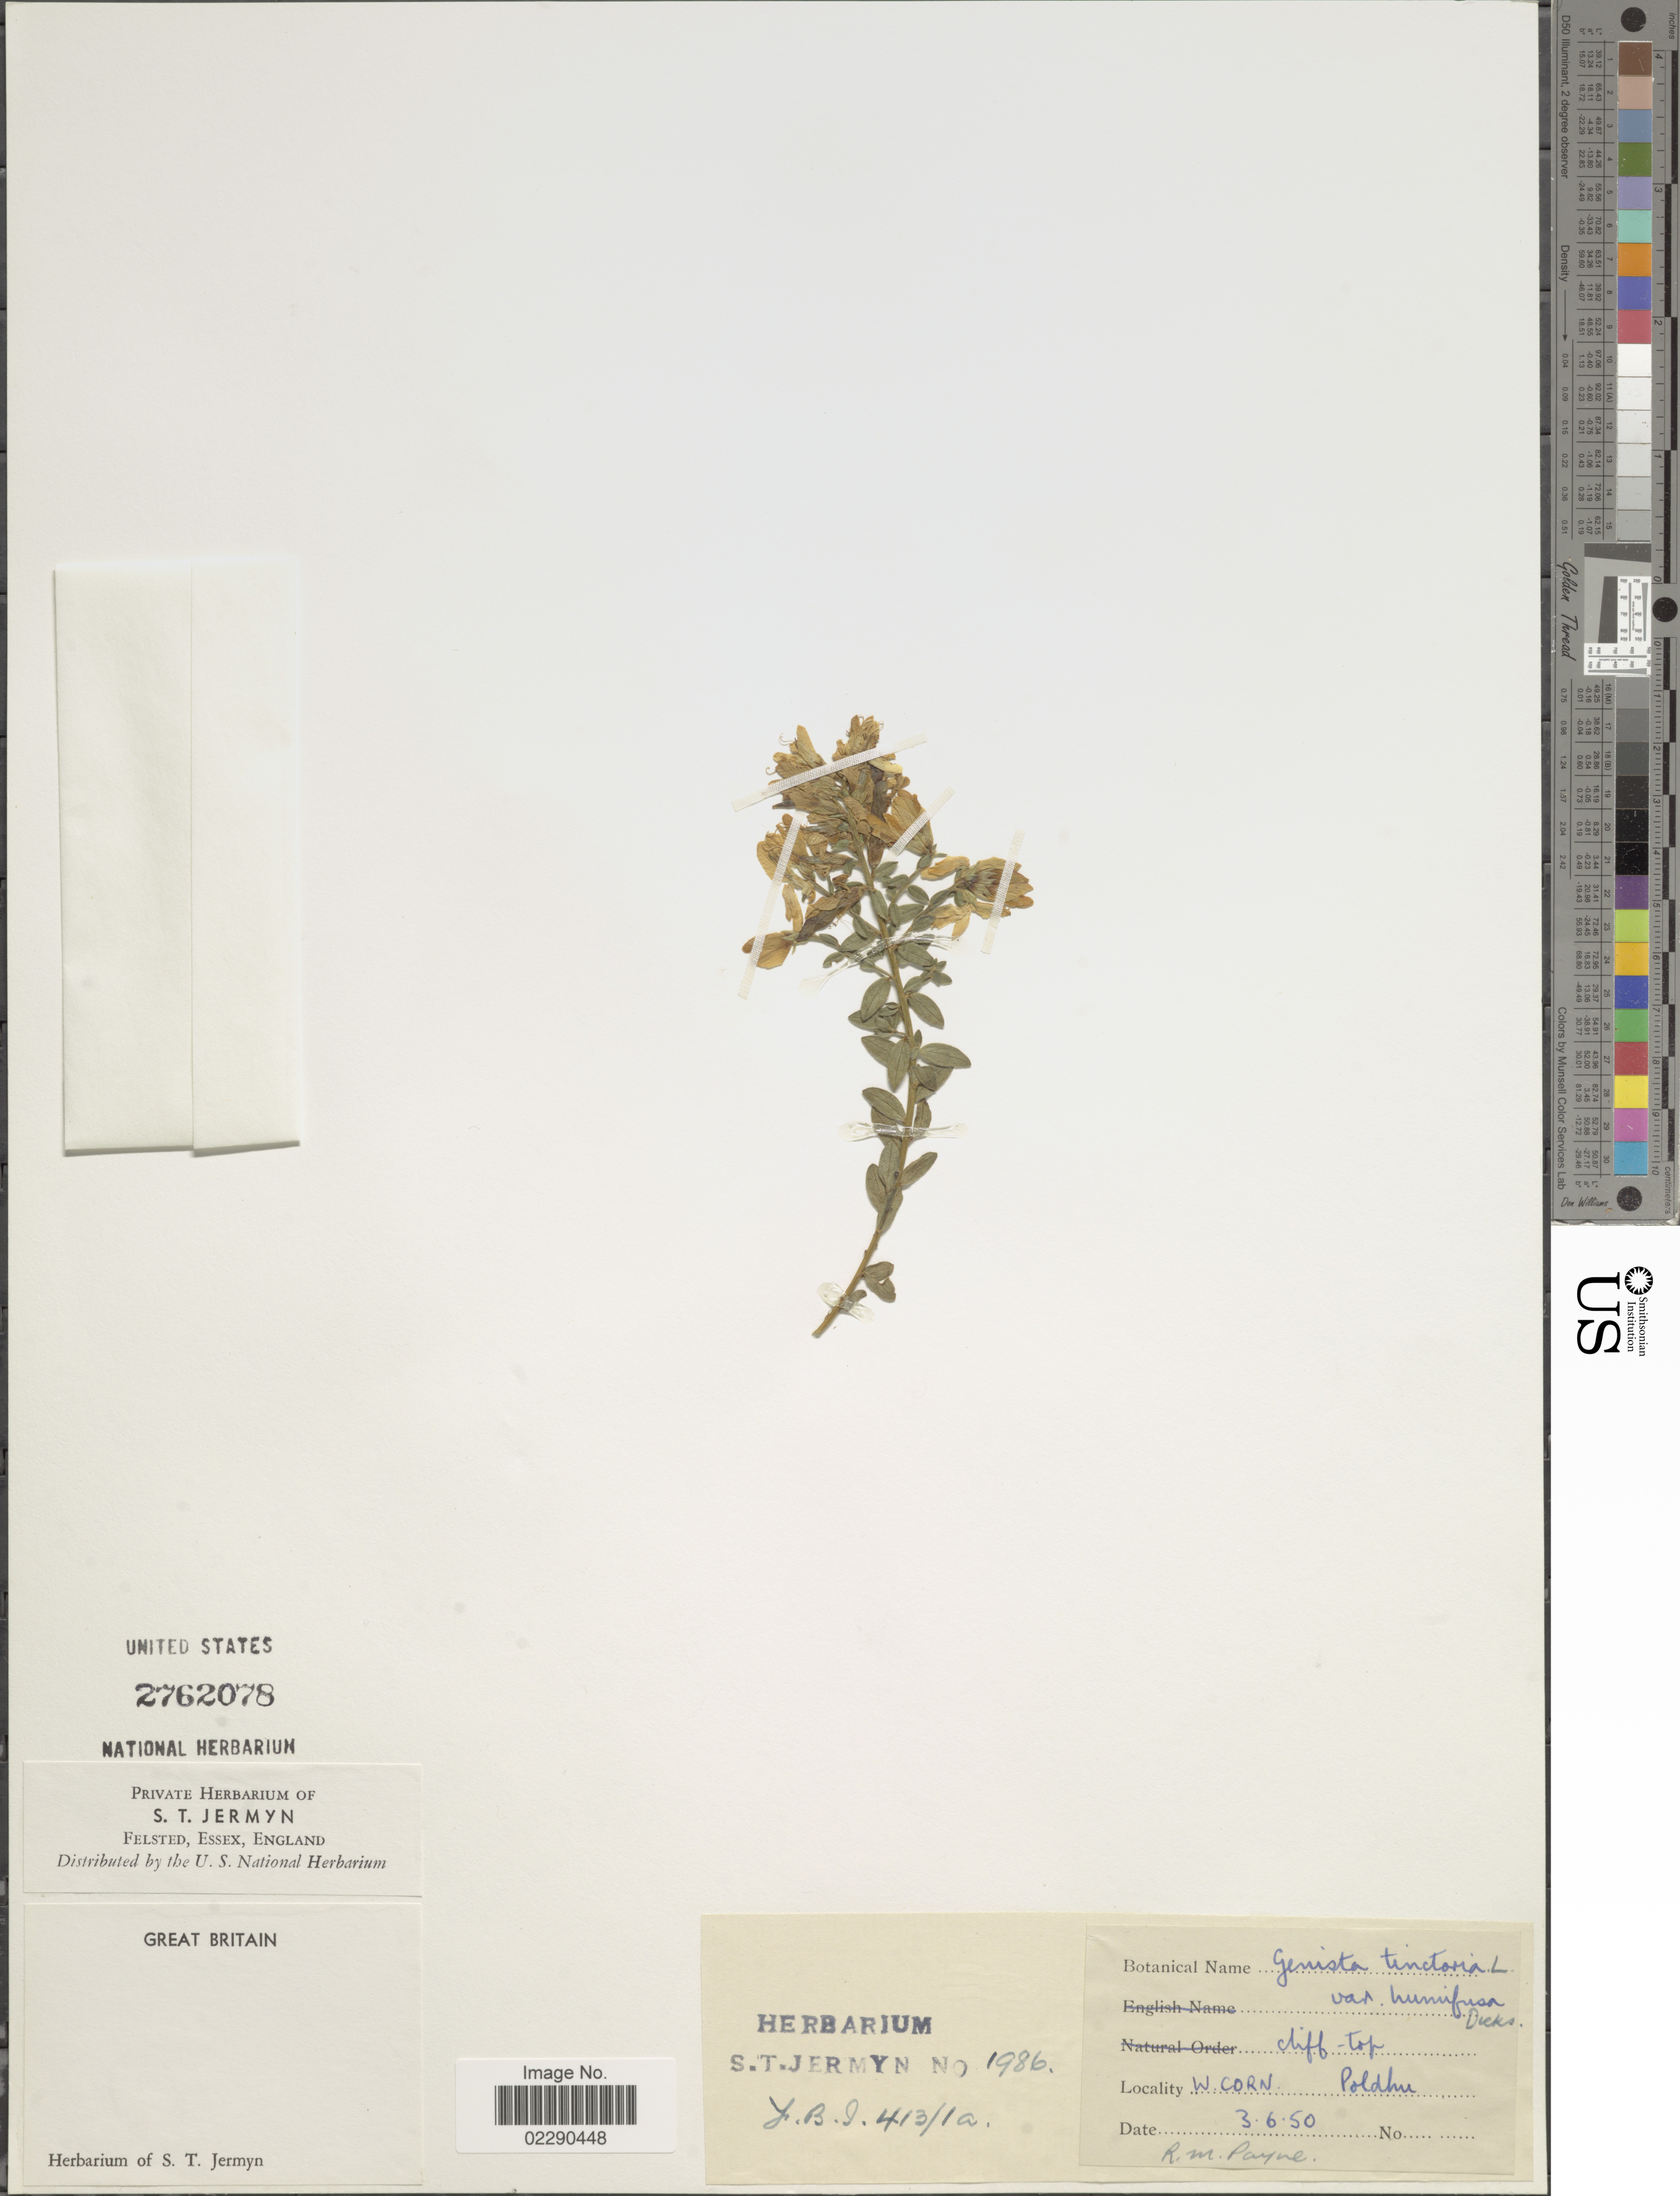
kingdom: Plantae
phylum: Tracheophyta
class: Magnoliopsida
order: Fabales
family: Fabaceae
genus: Genista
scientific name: Genista tinctoria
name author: L.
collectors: R. Payne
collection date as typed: Transcribed d/m/y: 3/6/50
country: United Kingdom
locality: Great Britain, W Corn, Poldhu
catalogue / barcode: US 2762078